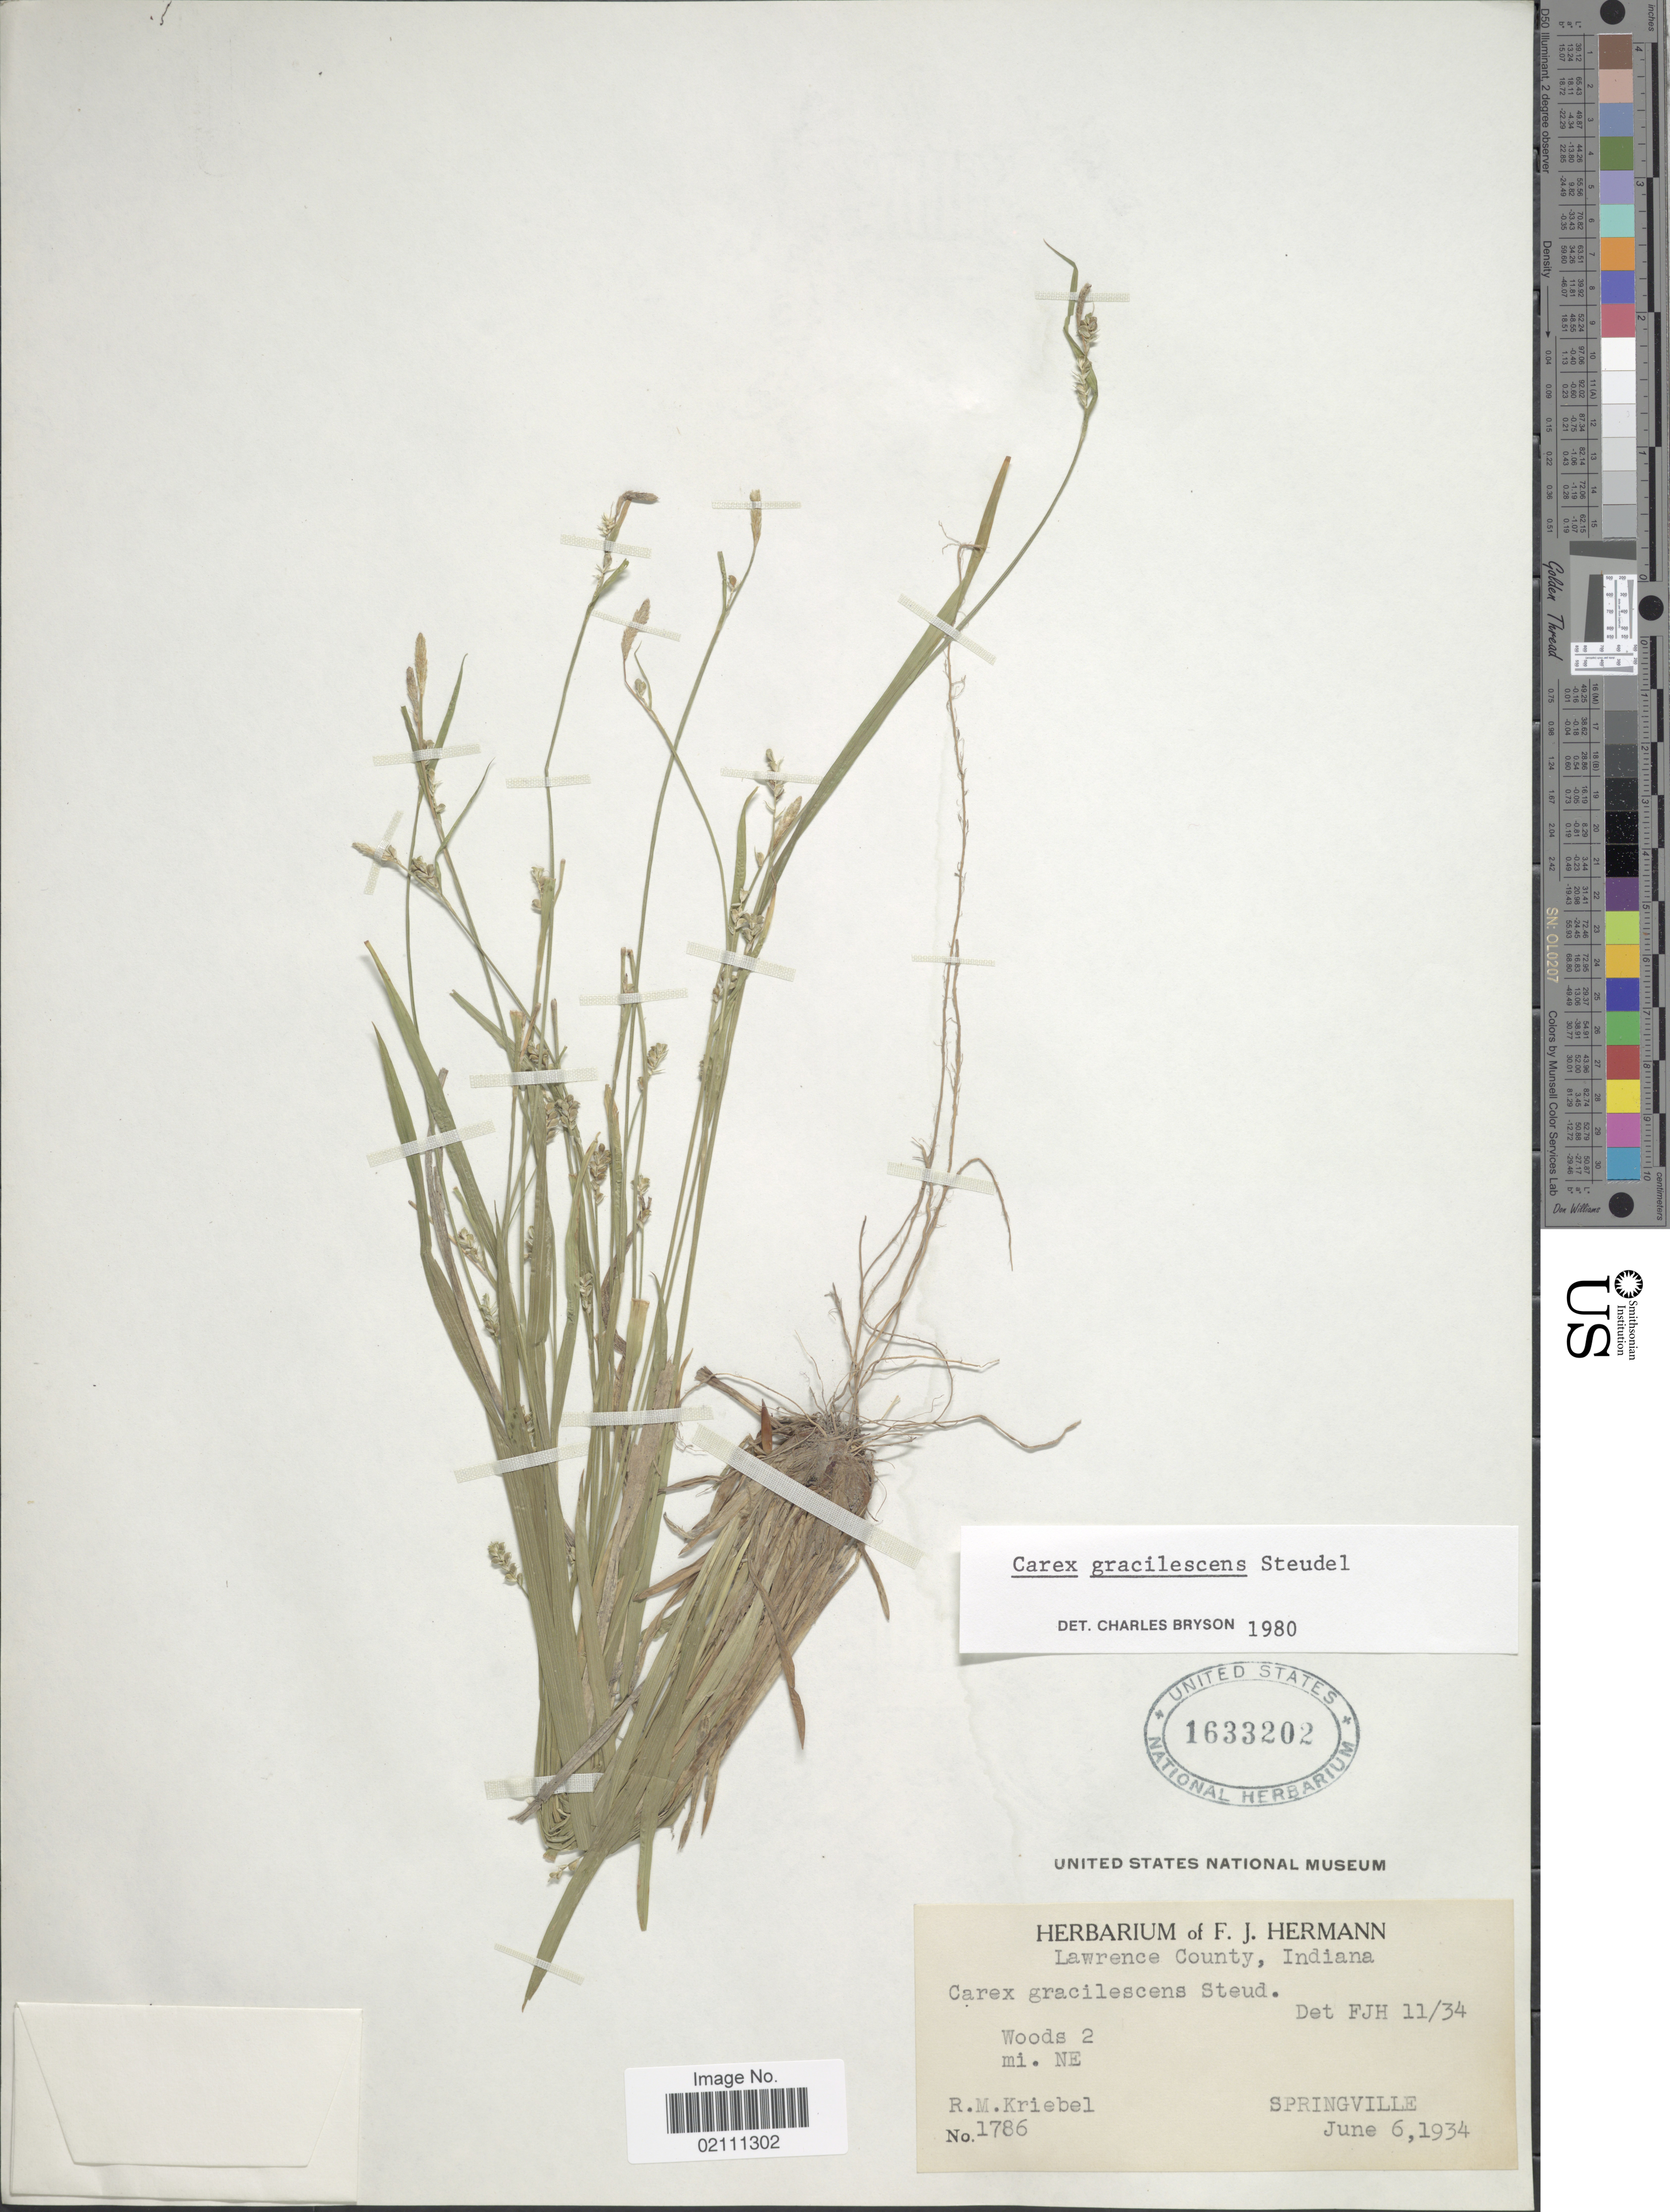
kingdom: Plantae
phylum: Tracheophyta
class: Liliopsida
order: Poales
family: Cyperaceae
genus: Carex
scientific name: Carex gracilescens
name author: Steud.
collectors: R. M. Kriebel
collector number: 1786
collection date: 1934-06-06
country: United States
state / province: Indiana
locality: Lawrence County, woods 2 mi. NE Springville.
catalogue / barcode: US 1633202